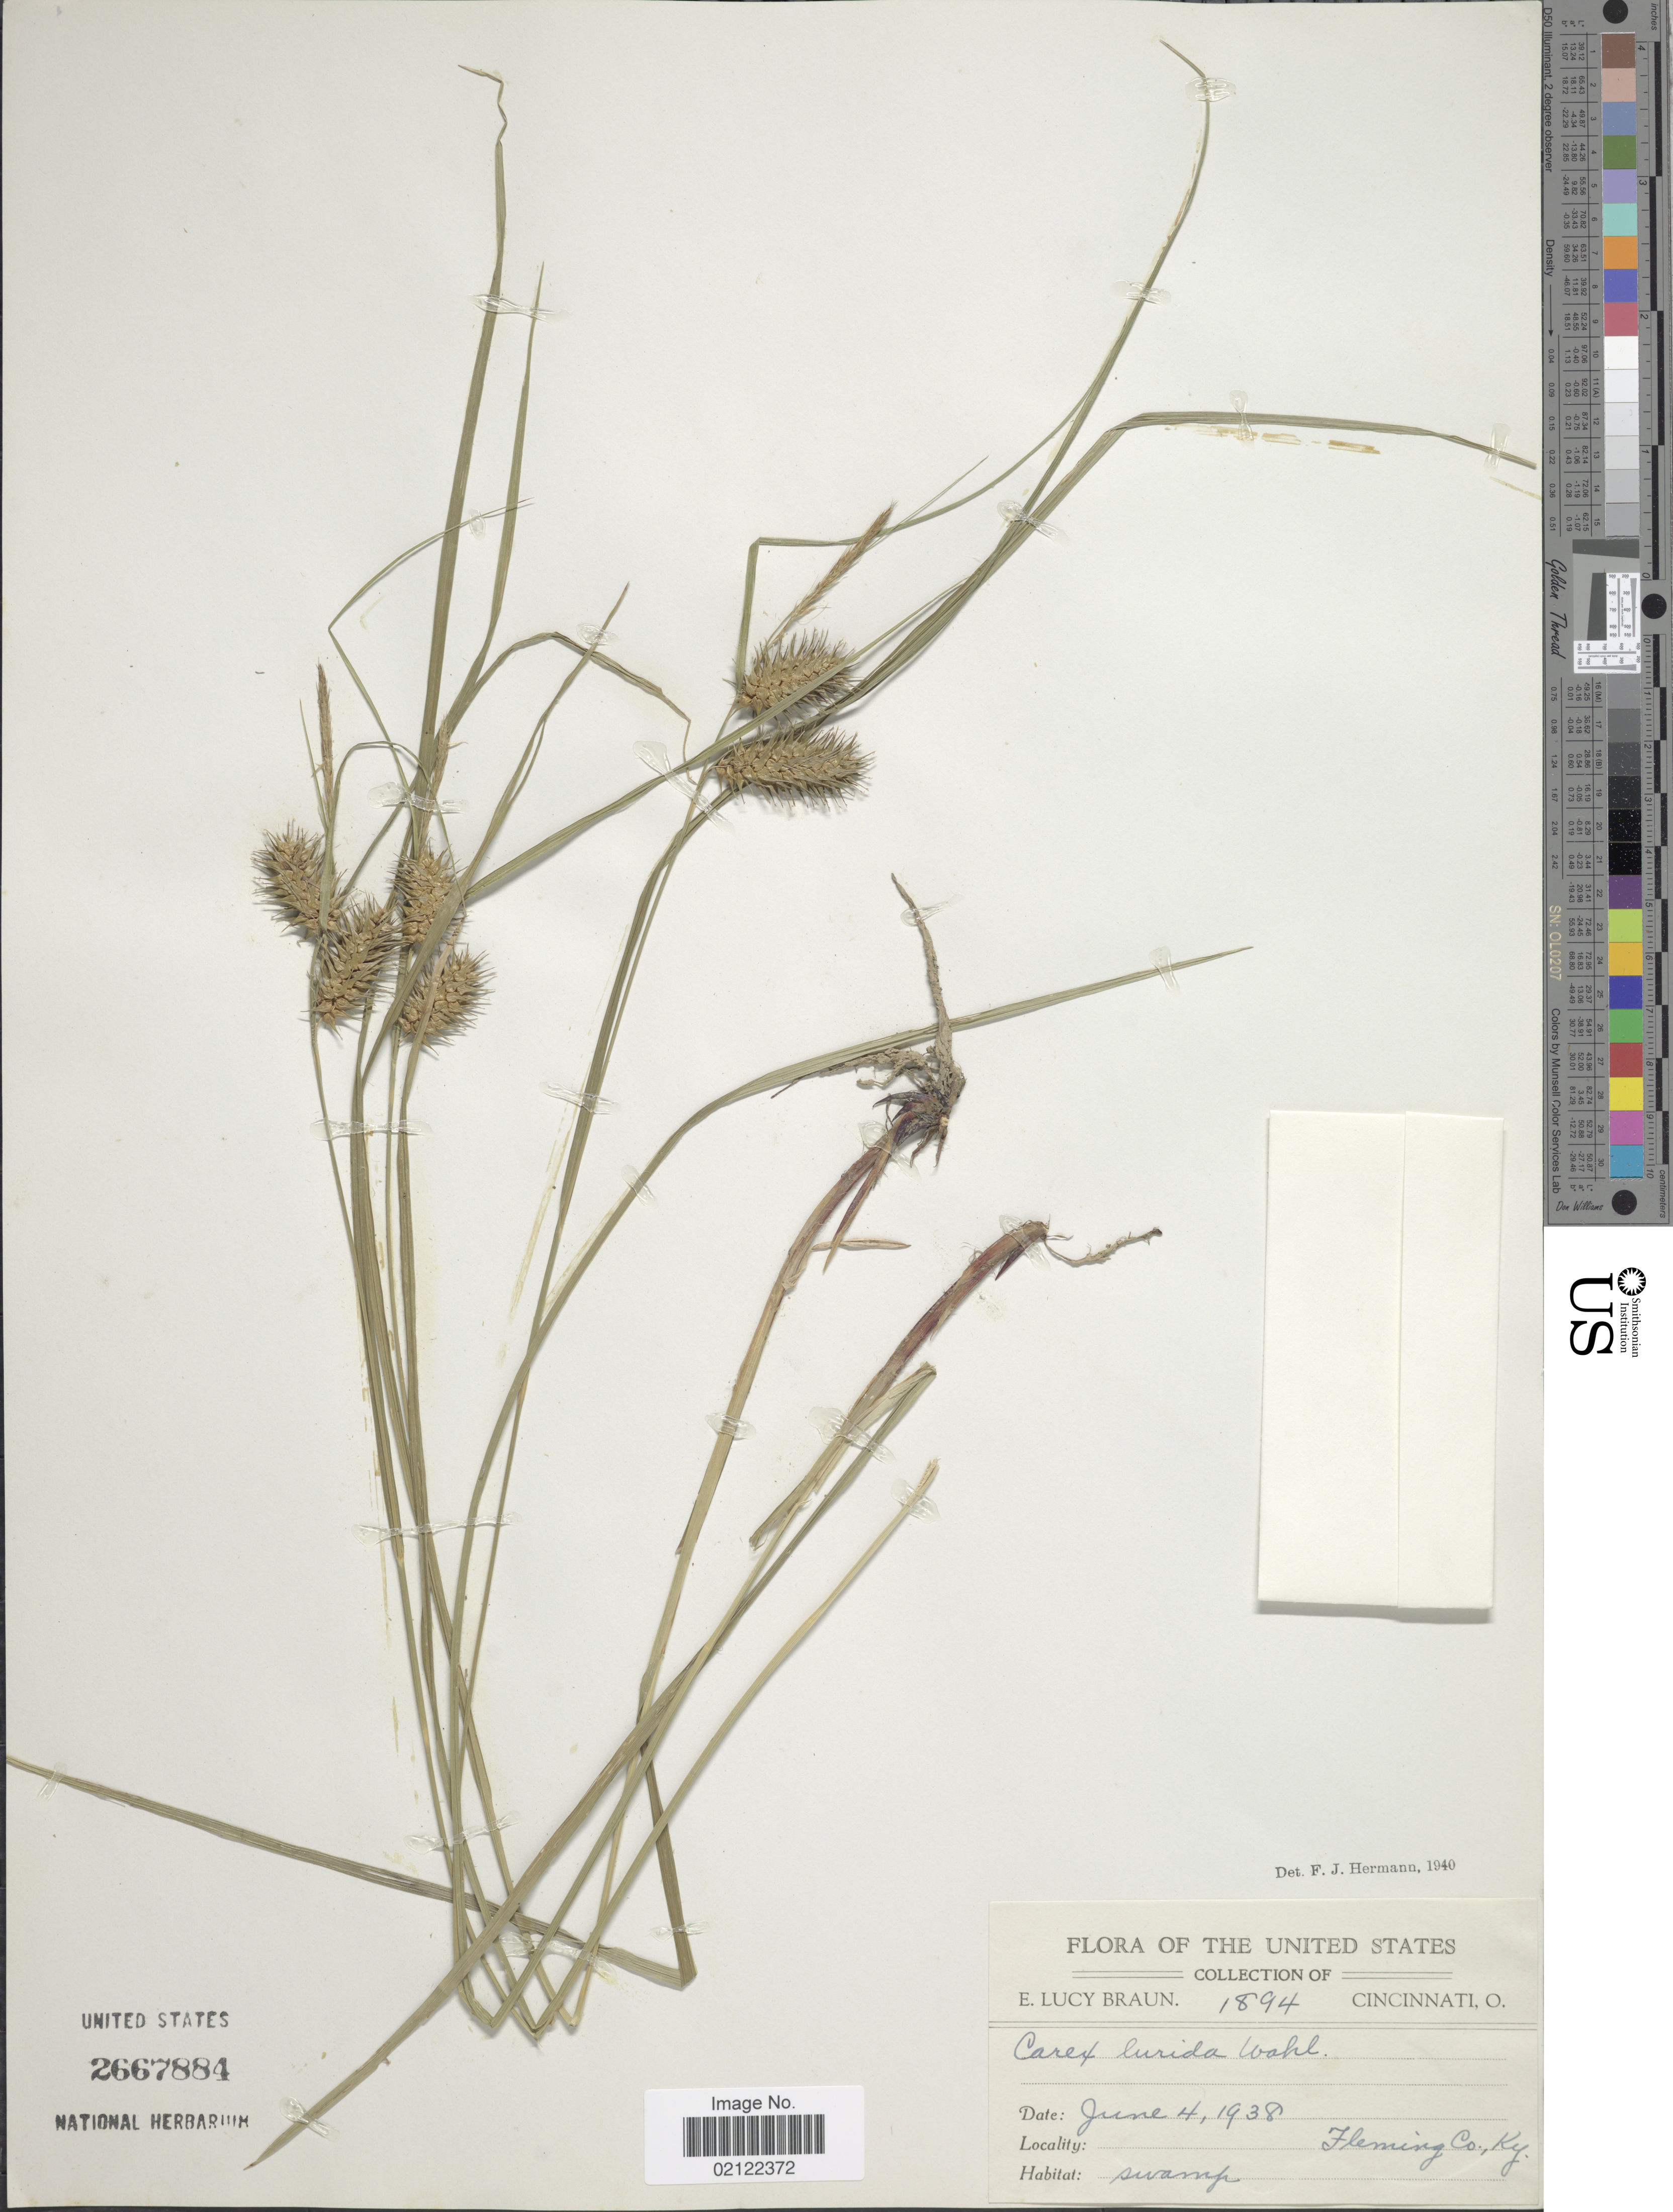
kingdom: Plantae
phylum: Tracheophyta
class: Liliopsida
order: Poales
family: Cyperaceae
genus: Carex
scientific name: Carex lurida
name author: Wahlenb.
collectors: E. L. Braun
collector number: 1894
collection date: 1938-06-04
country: United States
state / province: Kentucky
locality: Fleming Co., Ky.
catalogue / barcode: US 2667884